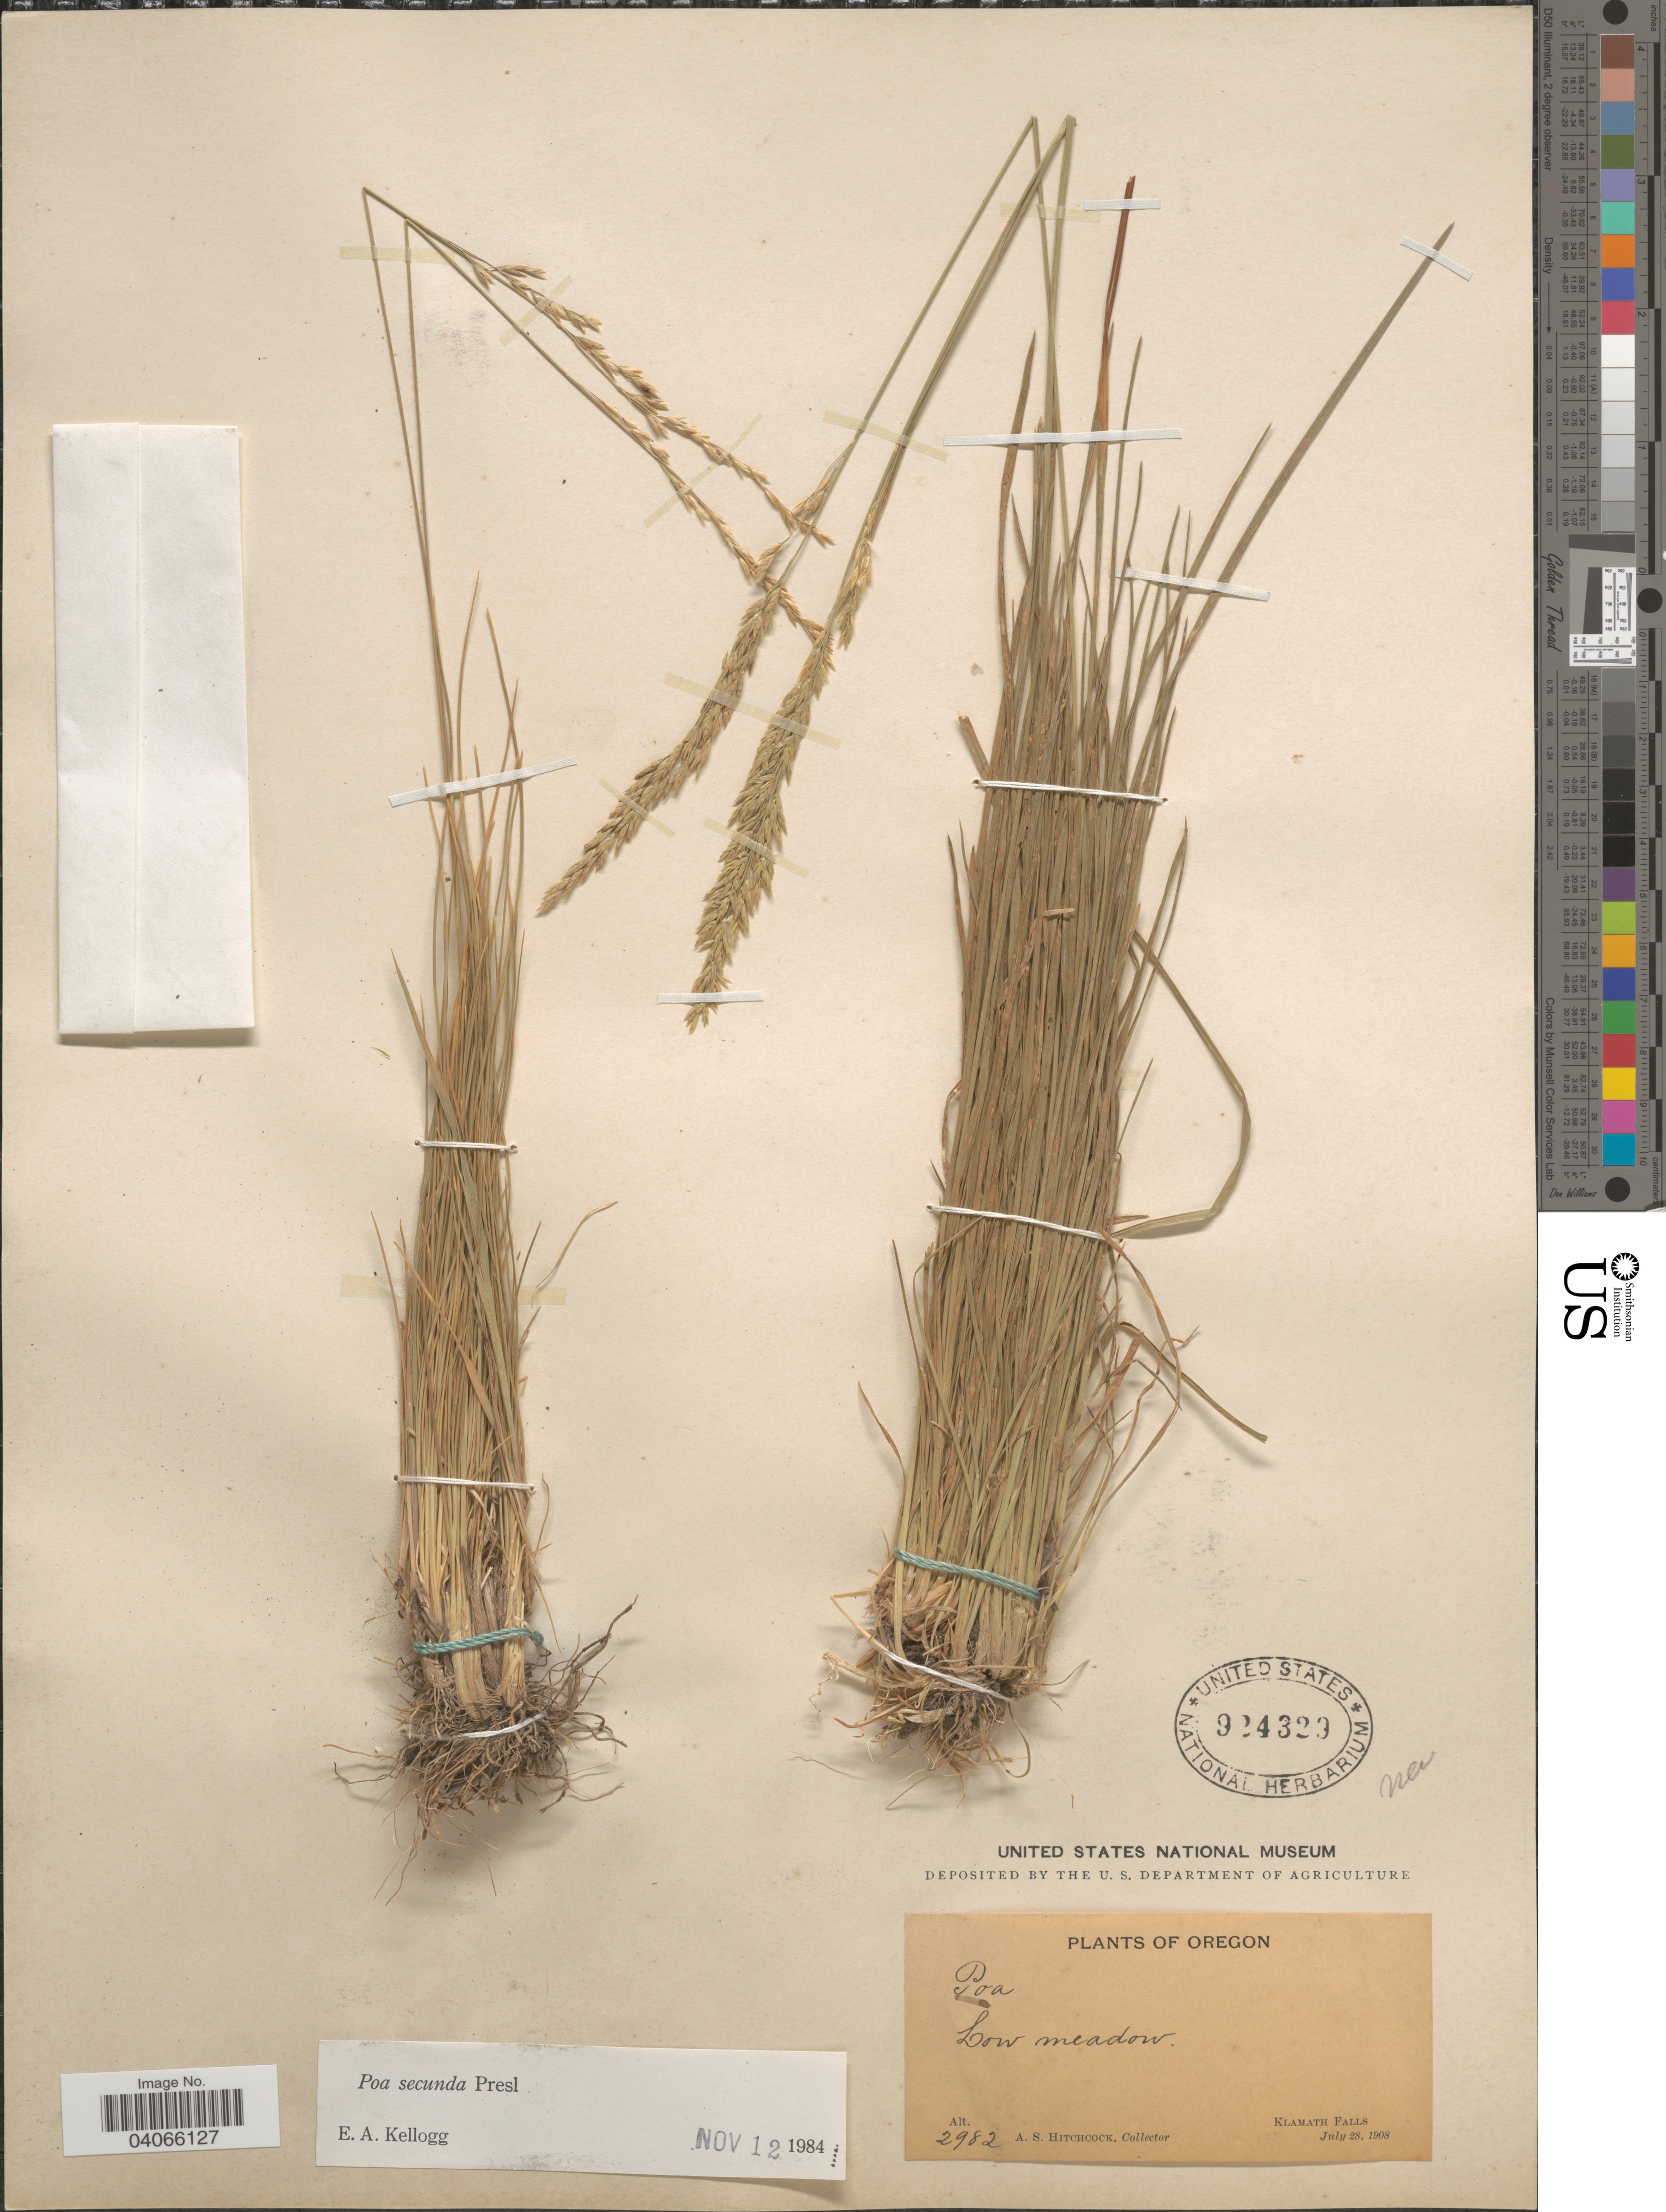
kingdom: Plantae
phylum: Tracheophyta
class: Liliopsida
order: Poales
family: Poaceae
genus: Poa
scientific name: Poa secunda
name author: J. Presl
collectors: A. S. Hitchcock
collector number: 2982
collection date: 1908-07-28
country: United States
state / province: Oregon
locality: Low meadow. Klamath Falls.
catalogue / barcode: US 924329